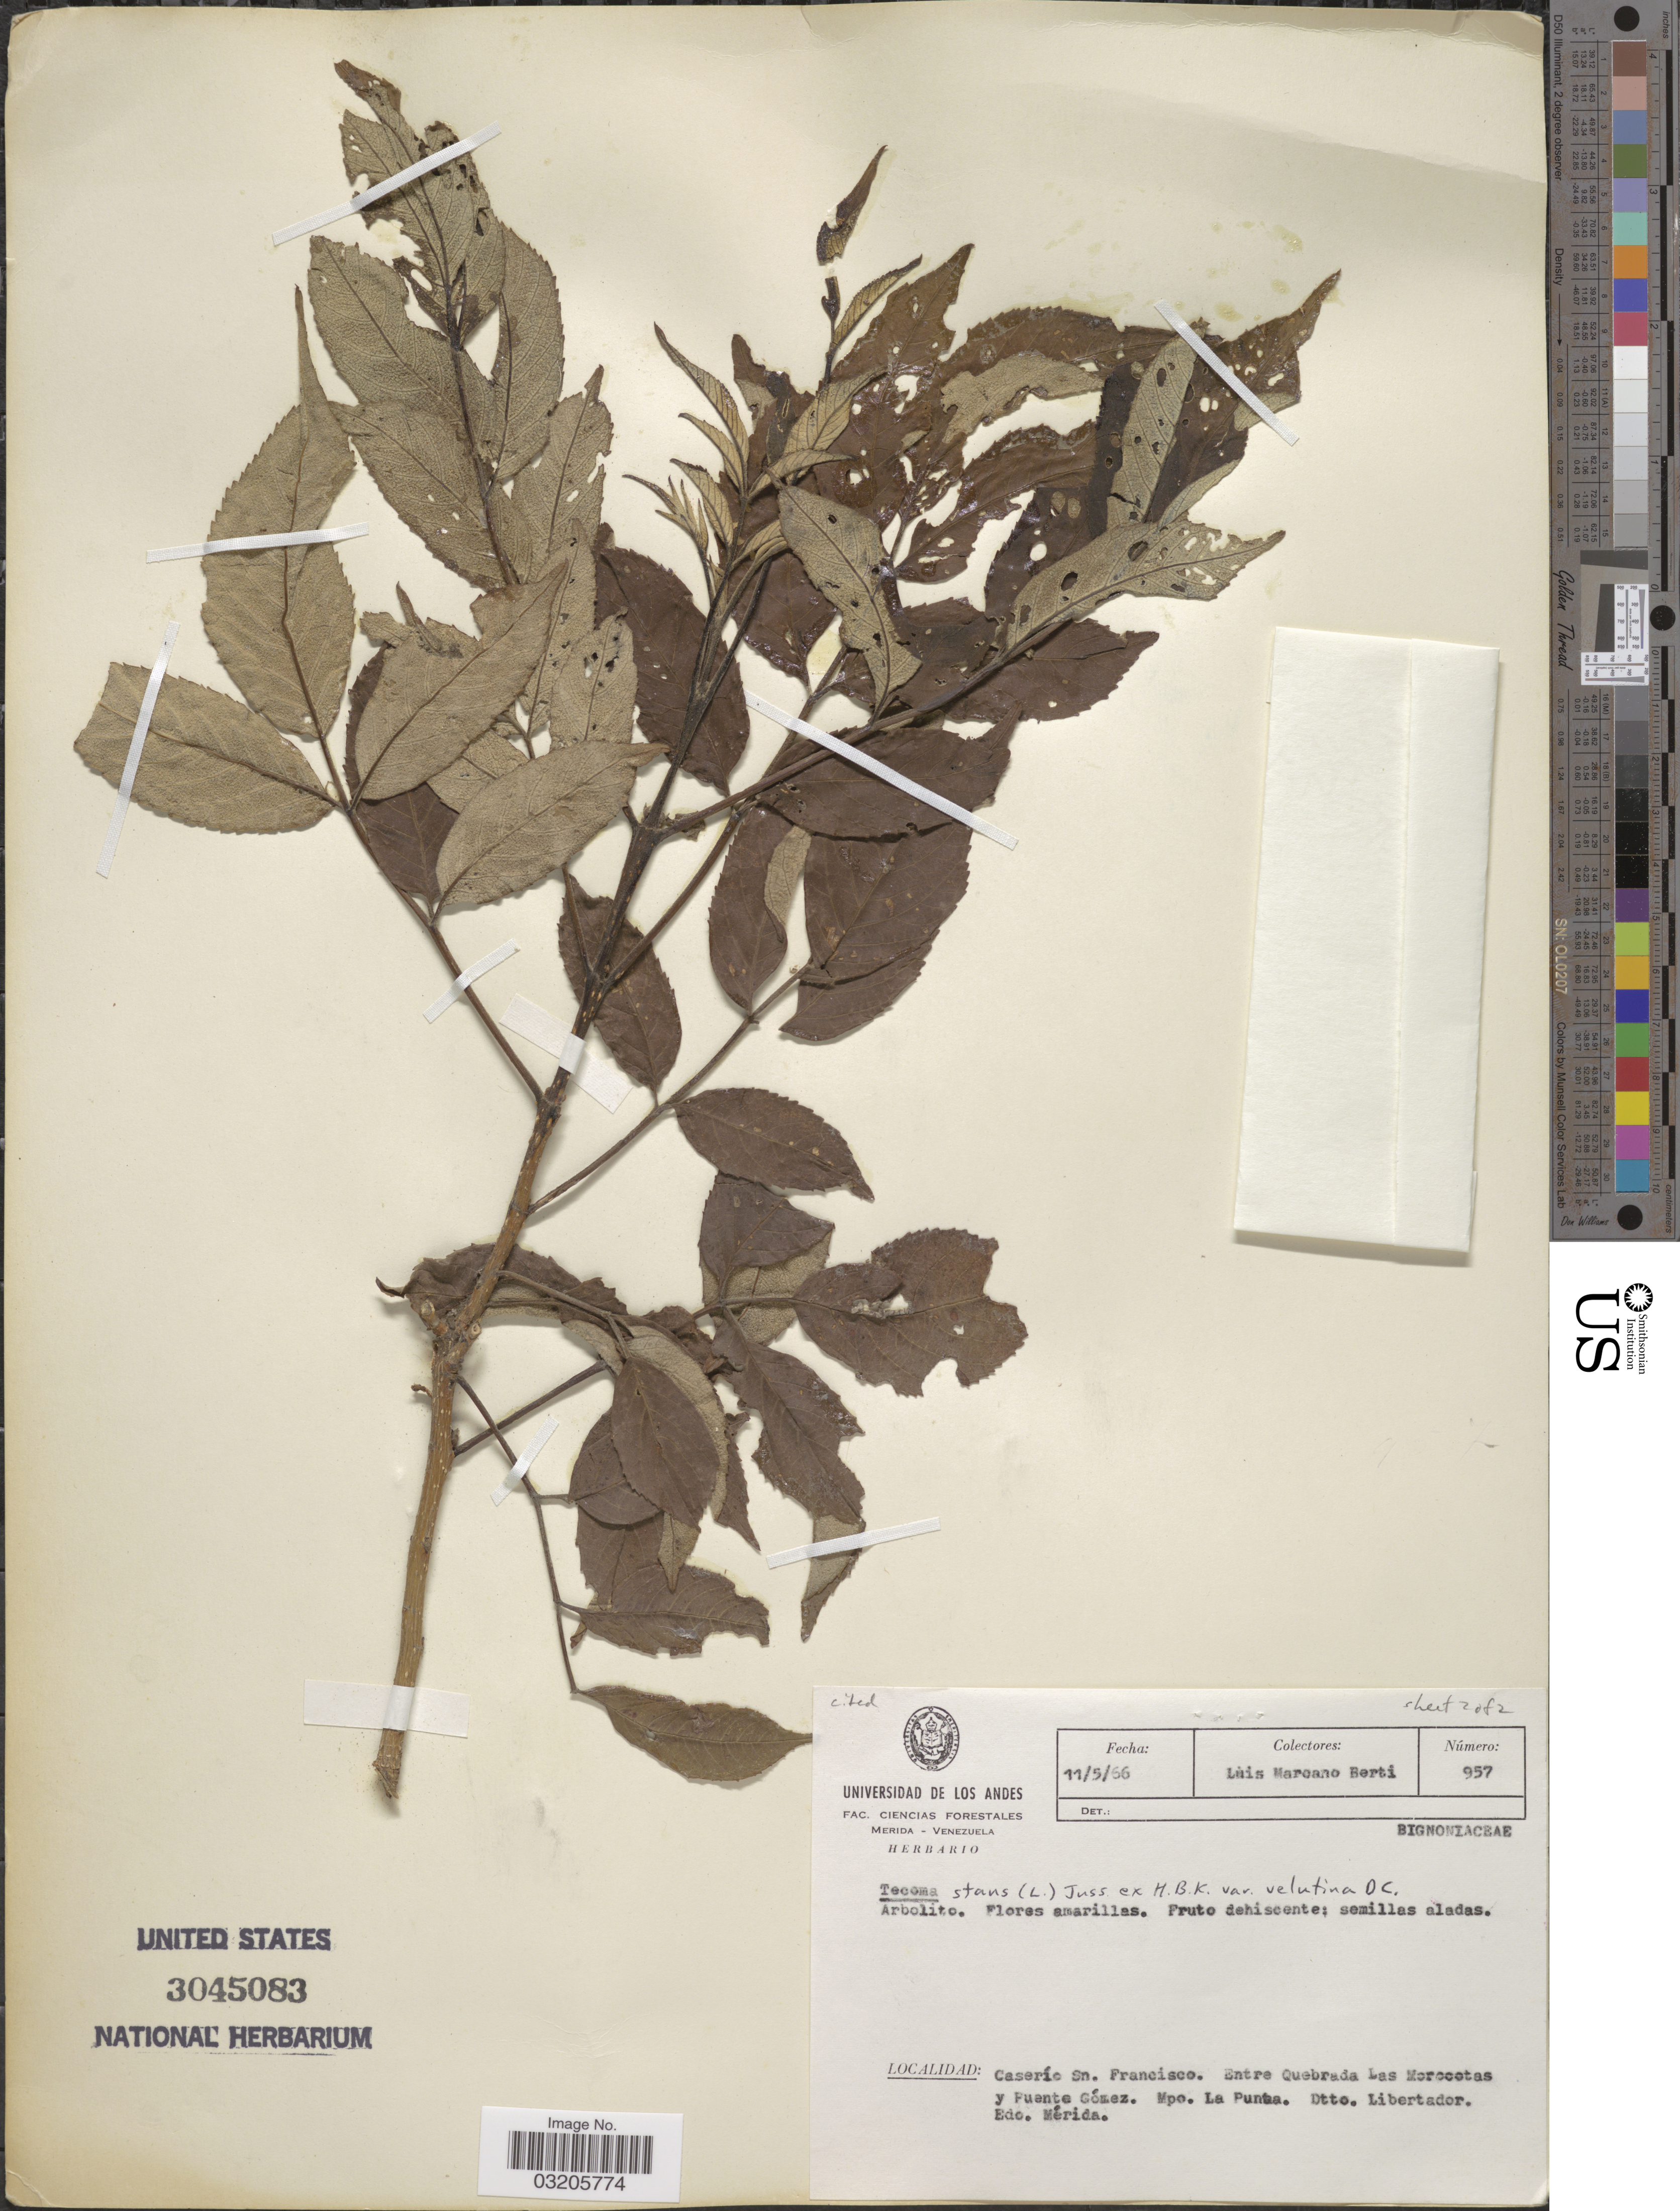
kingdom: Plantae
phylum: Tracheophyta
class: Magnoliopsida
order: Lamiales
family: Bignoniaceae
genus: Tecoma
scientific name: Tecoma stans var. velutina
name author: DC.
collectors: L. Marcano-Berti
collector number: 957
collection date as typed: Transcribed d/m/y: 11/5/66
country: Venezuela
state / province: Mérida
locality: Caserío Sn. Francisco. Entre Quebrada Las Morocotas y Puente Goméz. Mpo. La Punta. Dtto. Libertador.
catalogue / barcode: US 3045083